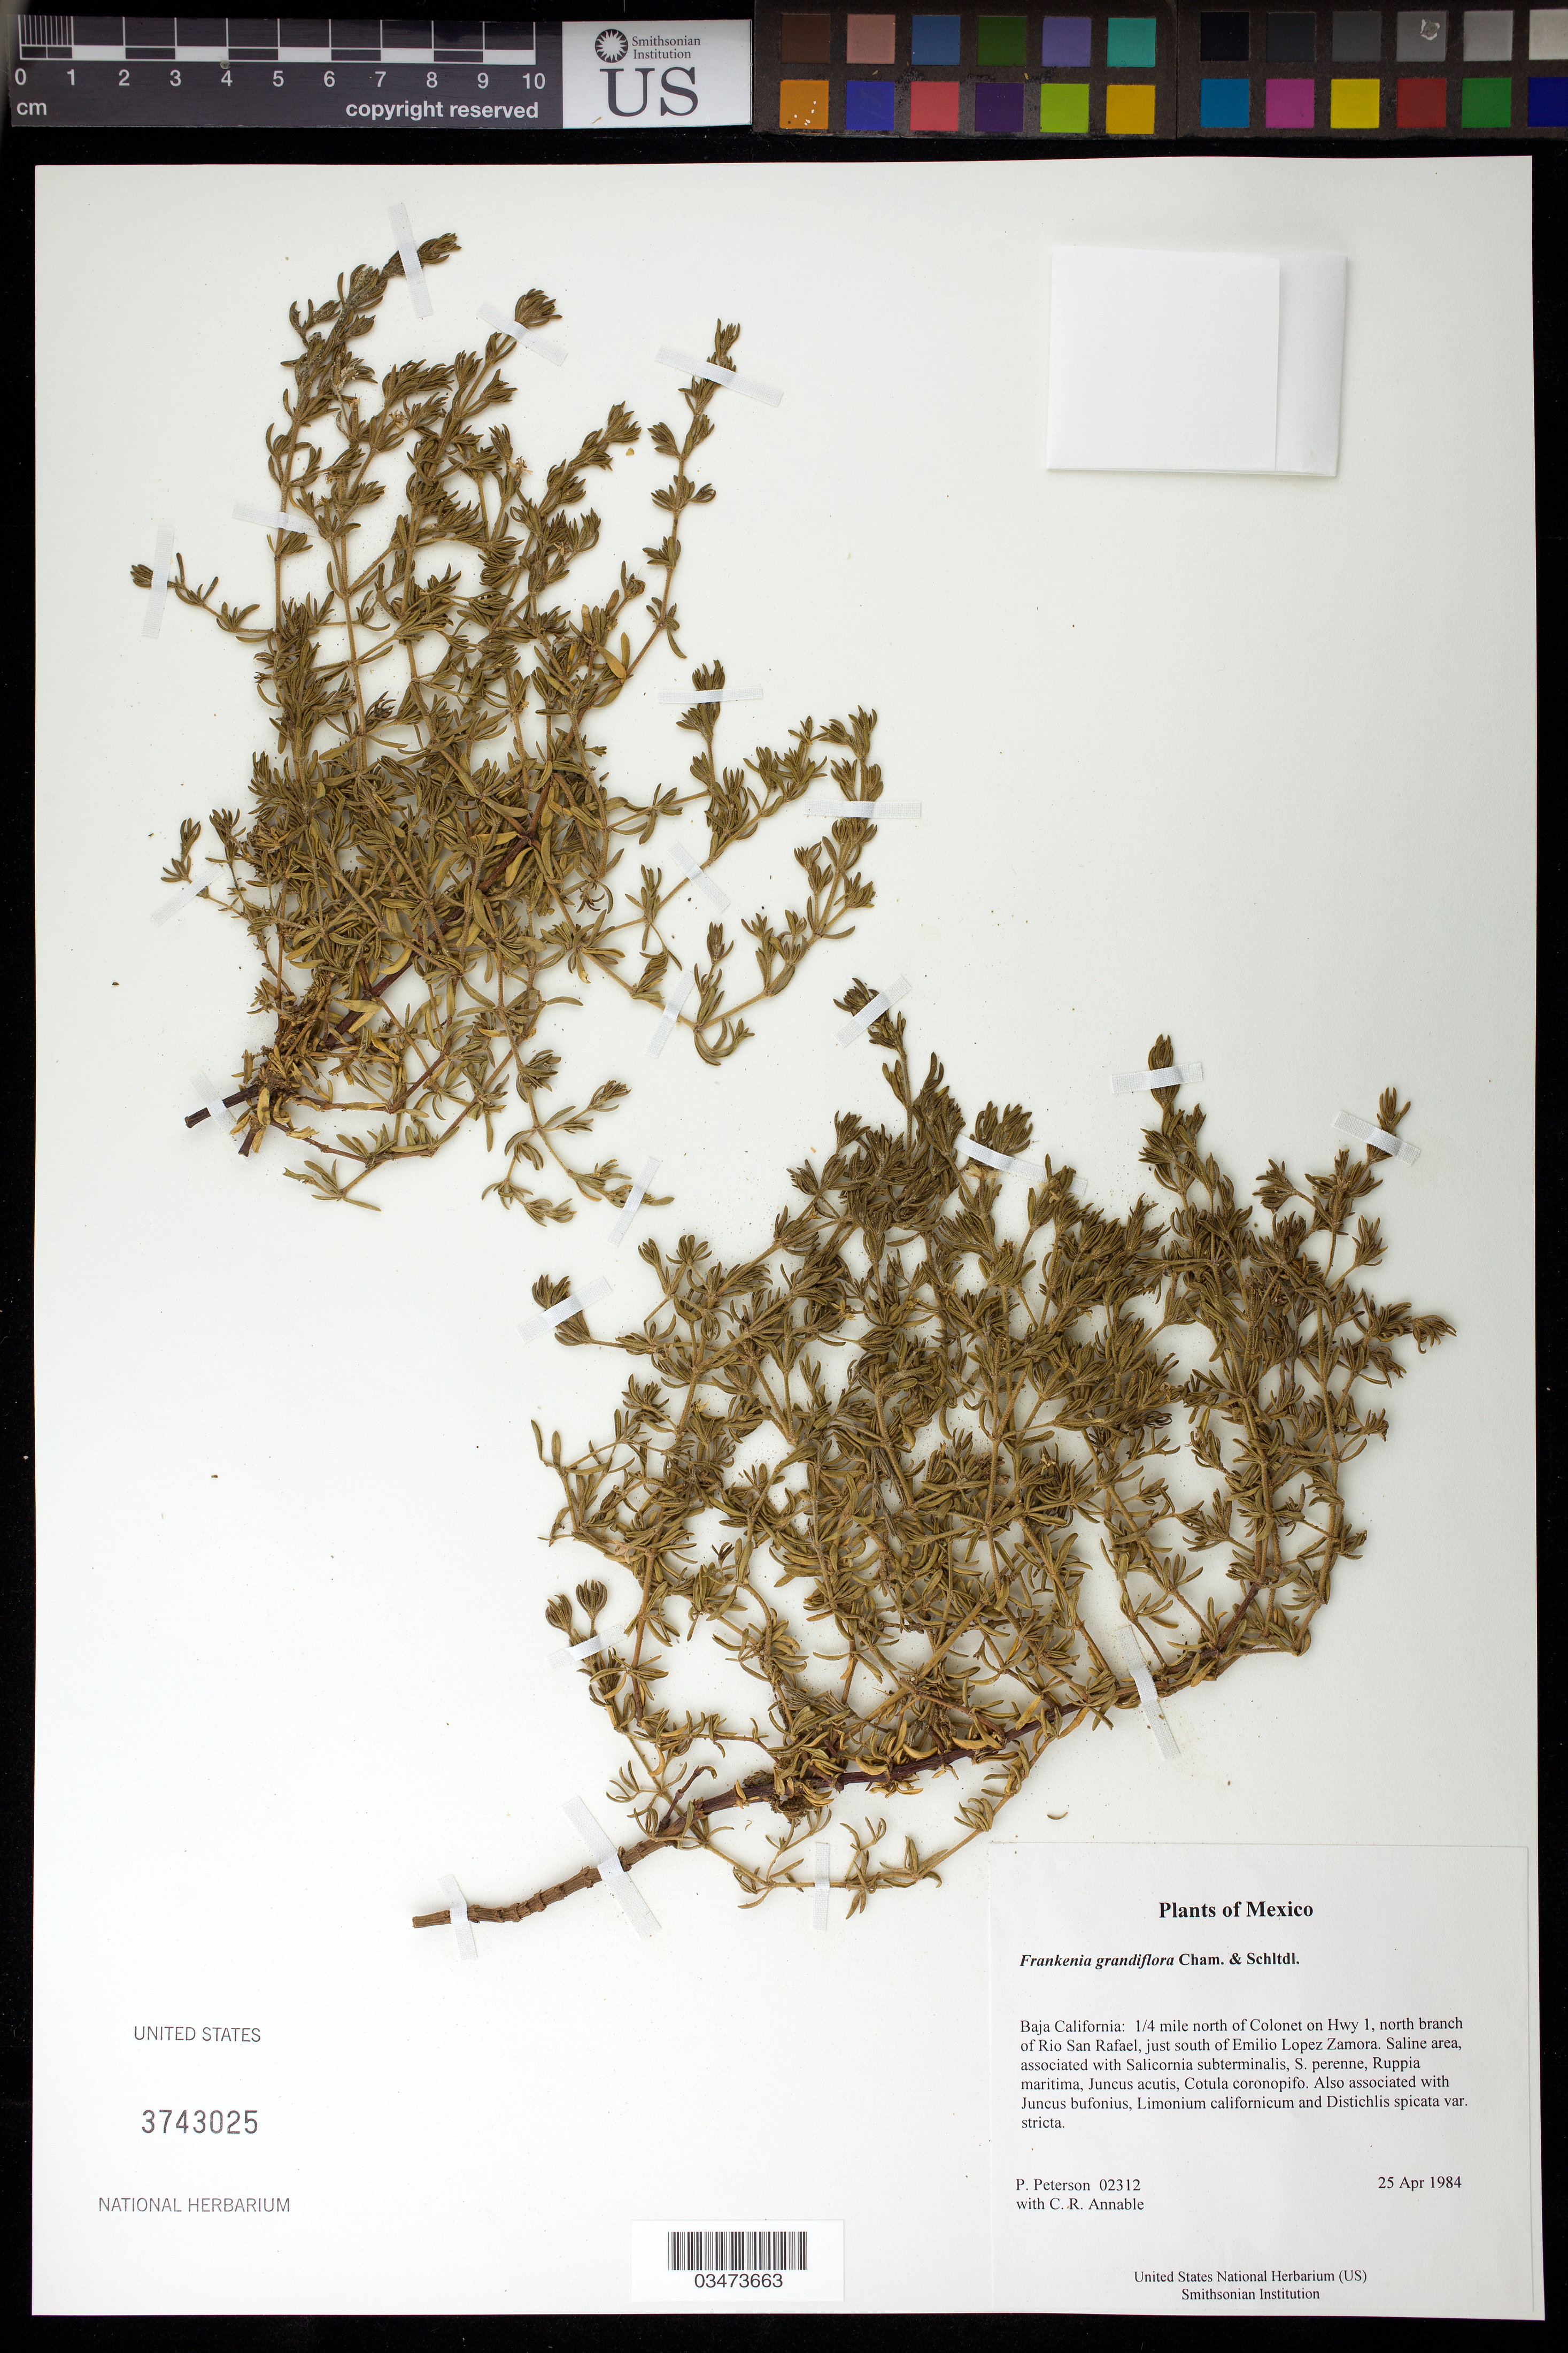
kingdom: Plantae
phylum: Tracheophyta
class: Magnoliopsida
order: Caryophyllales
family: Frankeniaceae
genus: Frankenia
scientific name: Frankenia grandiflora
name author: Cham. & Schltdl.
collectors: P. M. Peterson & C. R. Annable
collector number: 02312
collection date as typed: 25 Apr 1984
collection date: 1984-04-25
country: Mexico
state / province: Baja California Norte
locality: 1/4 mile north of Colonet on Hwy 1, north branch of Rio San Rafael, just south of Emilio Lopez Zamora.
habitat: Saline area, associated with Salicornia subterminalis, S. perenne, Ruppia maritima, Juncus acutis, Cotula coronopifo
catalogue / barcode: US 3743025